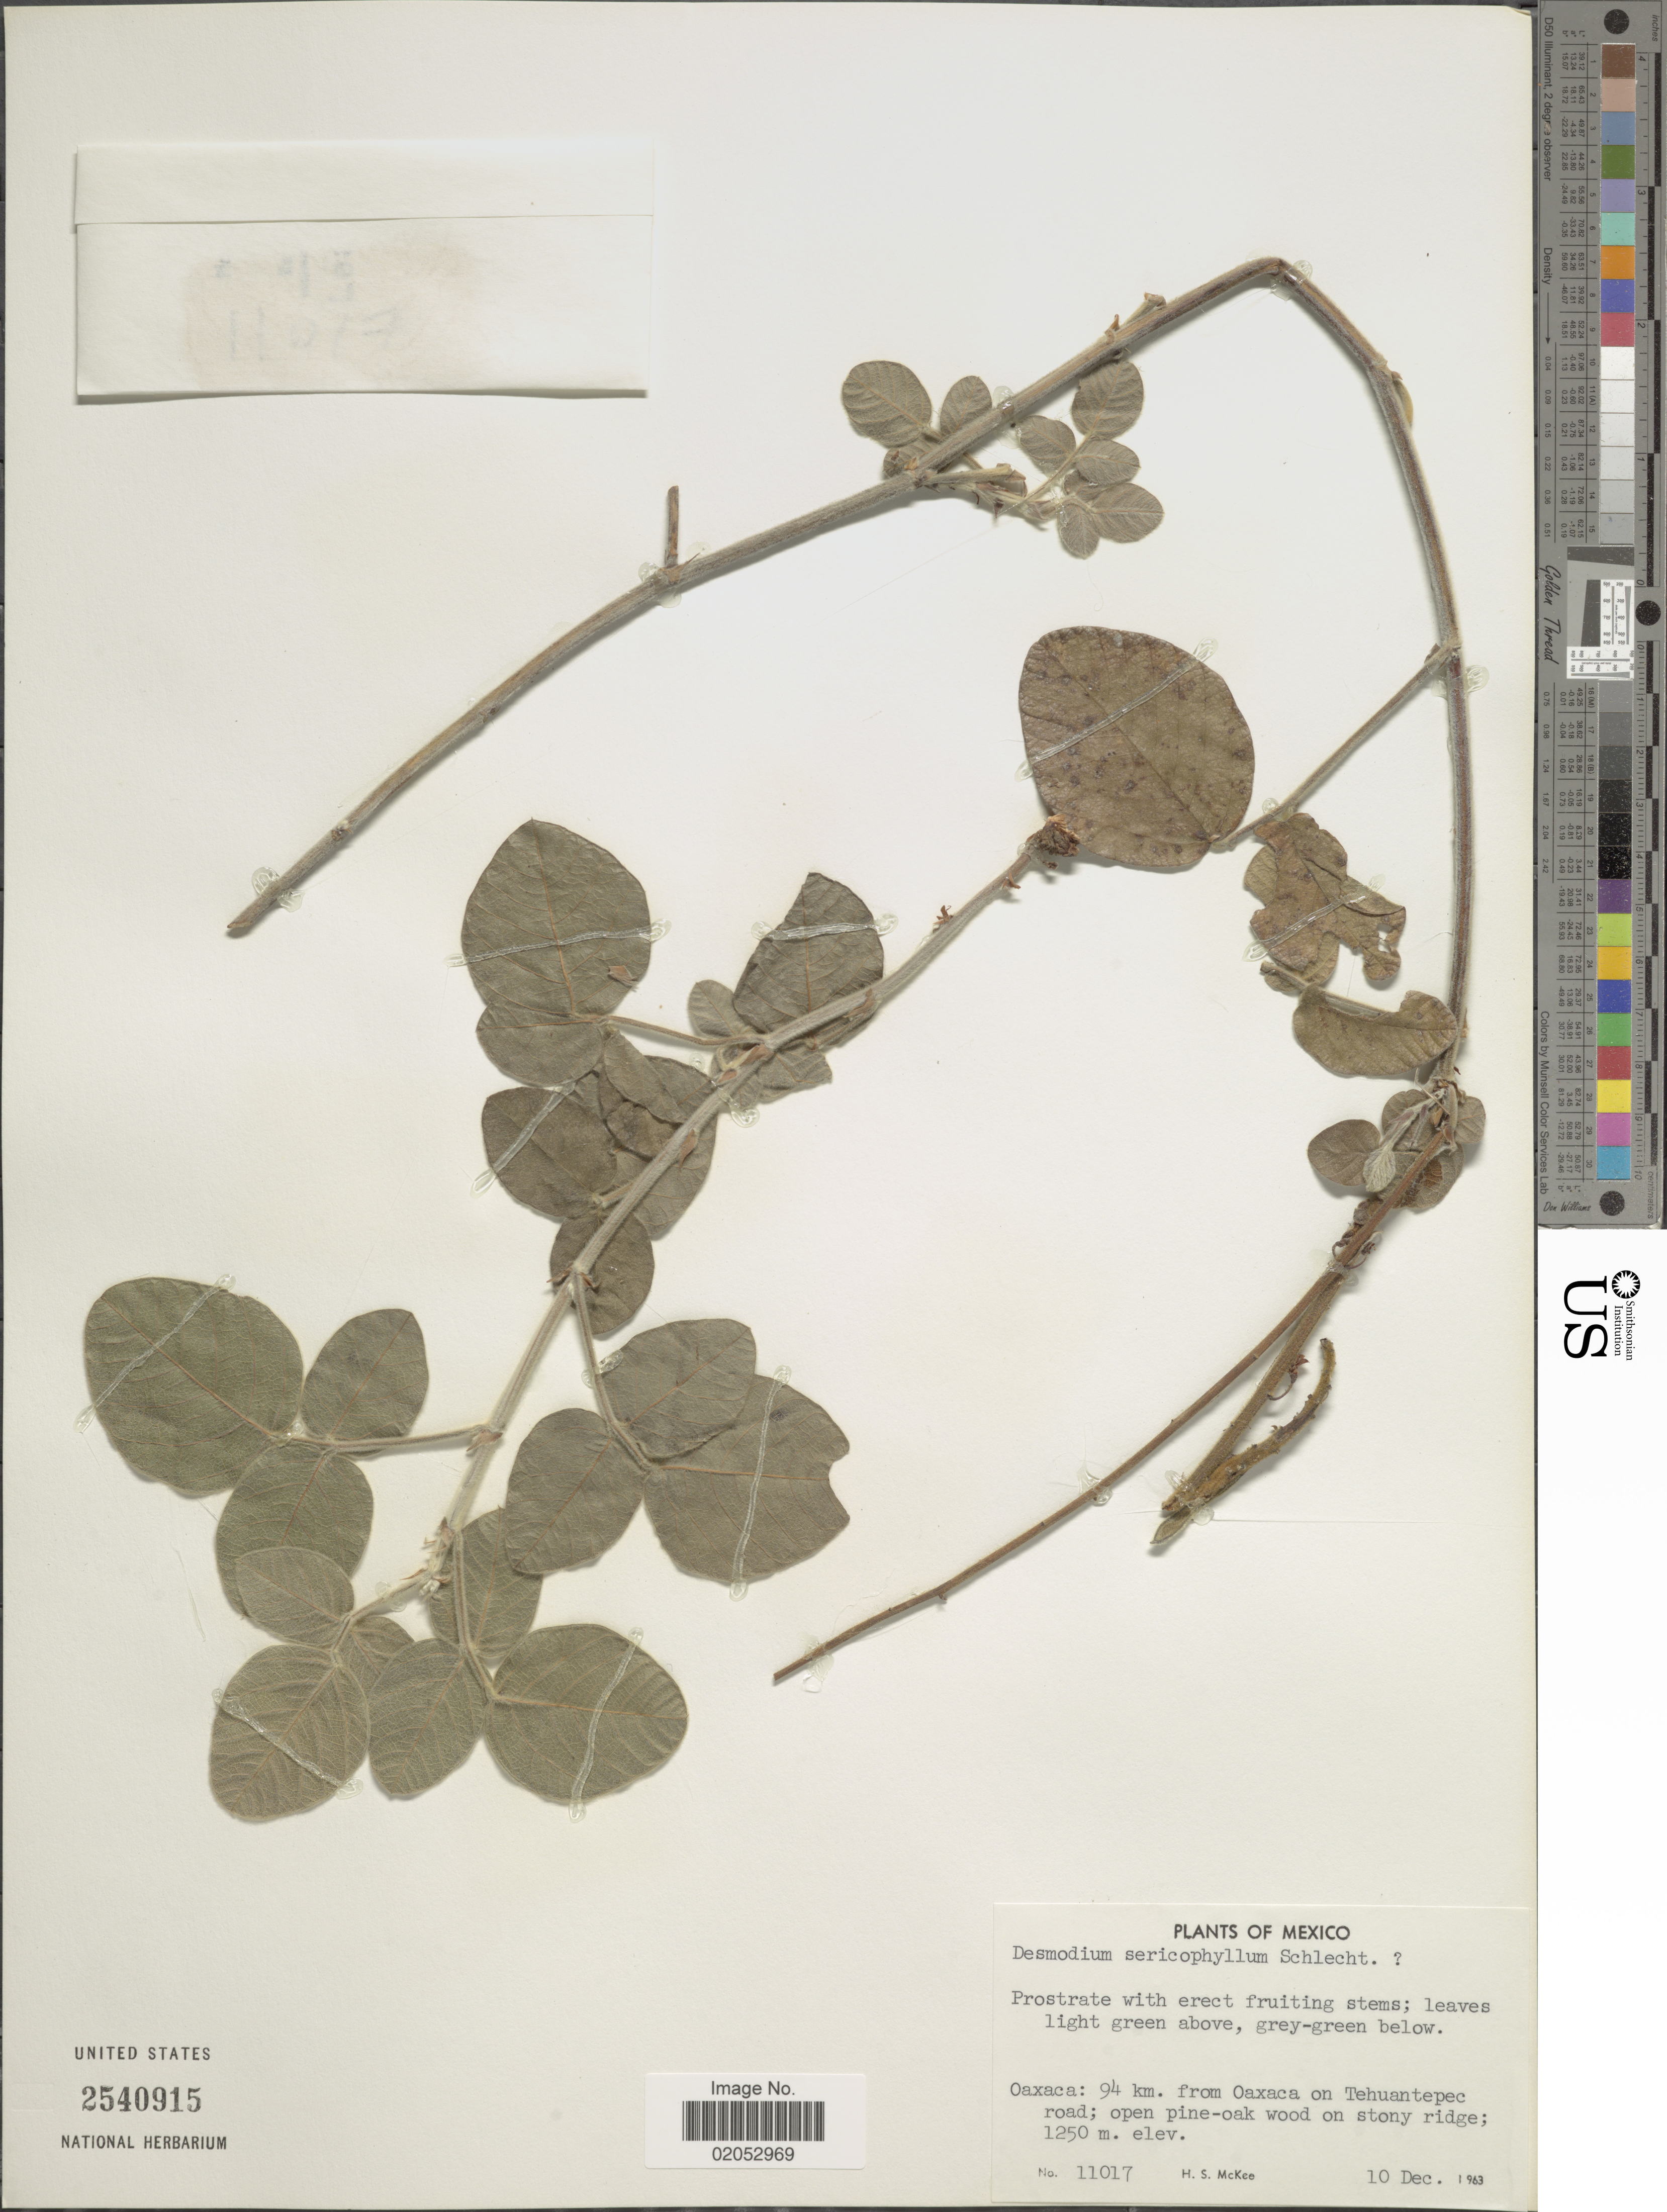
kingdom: Plantae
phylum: Tracheophyta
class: Magnoliopsida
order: Fabales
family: Fabaceae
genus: Desmodium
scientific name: Desmodium sericophyllum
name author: Schltdl.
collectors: H. S. McKee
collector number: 11017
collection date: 1963-12-10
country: Mexico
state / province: Oaxaca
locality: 94 km. from Oaxaca on Tehuantepec road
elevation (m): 1250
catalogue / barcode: US 2540915